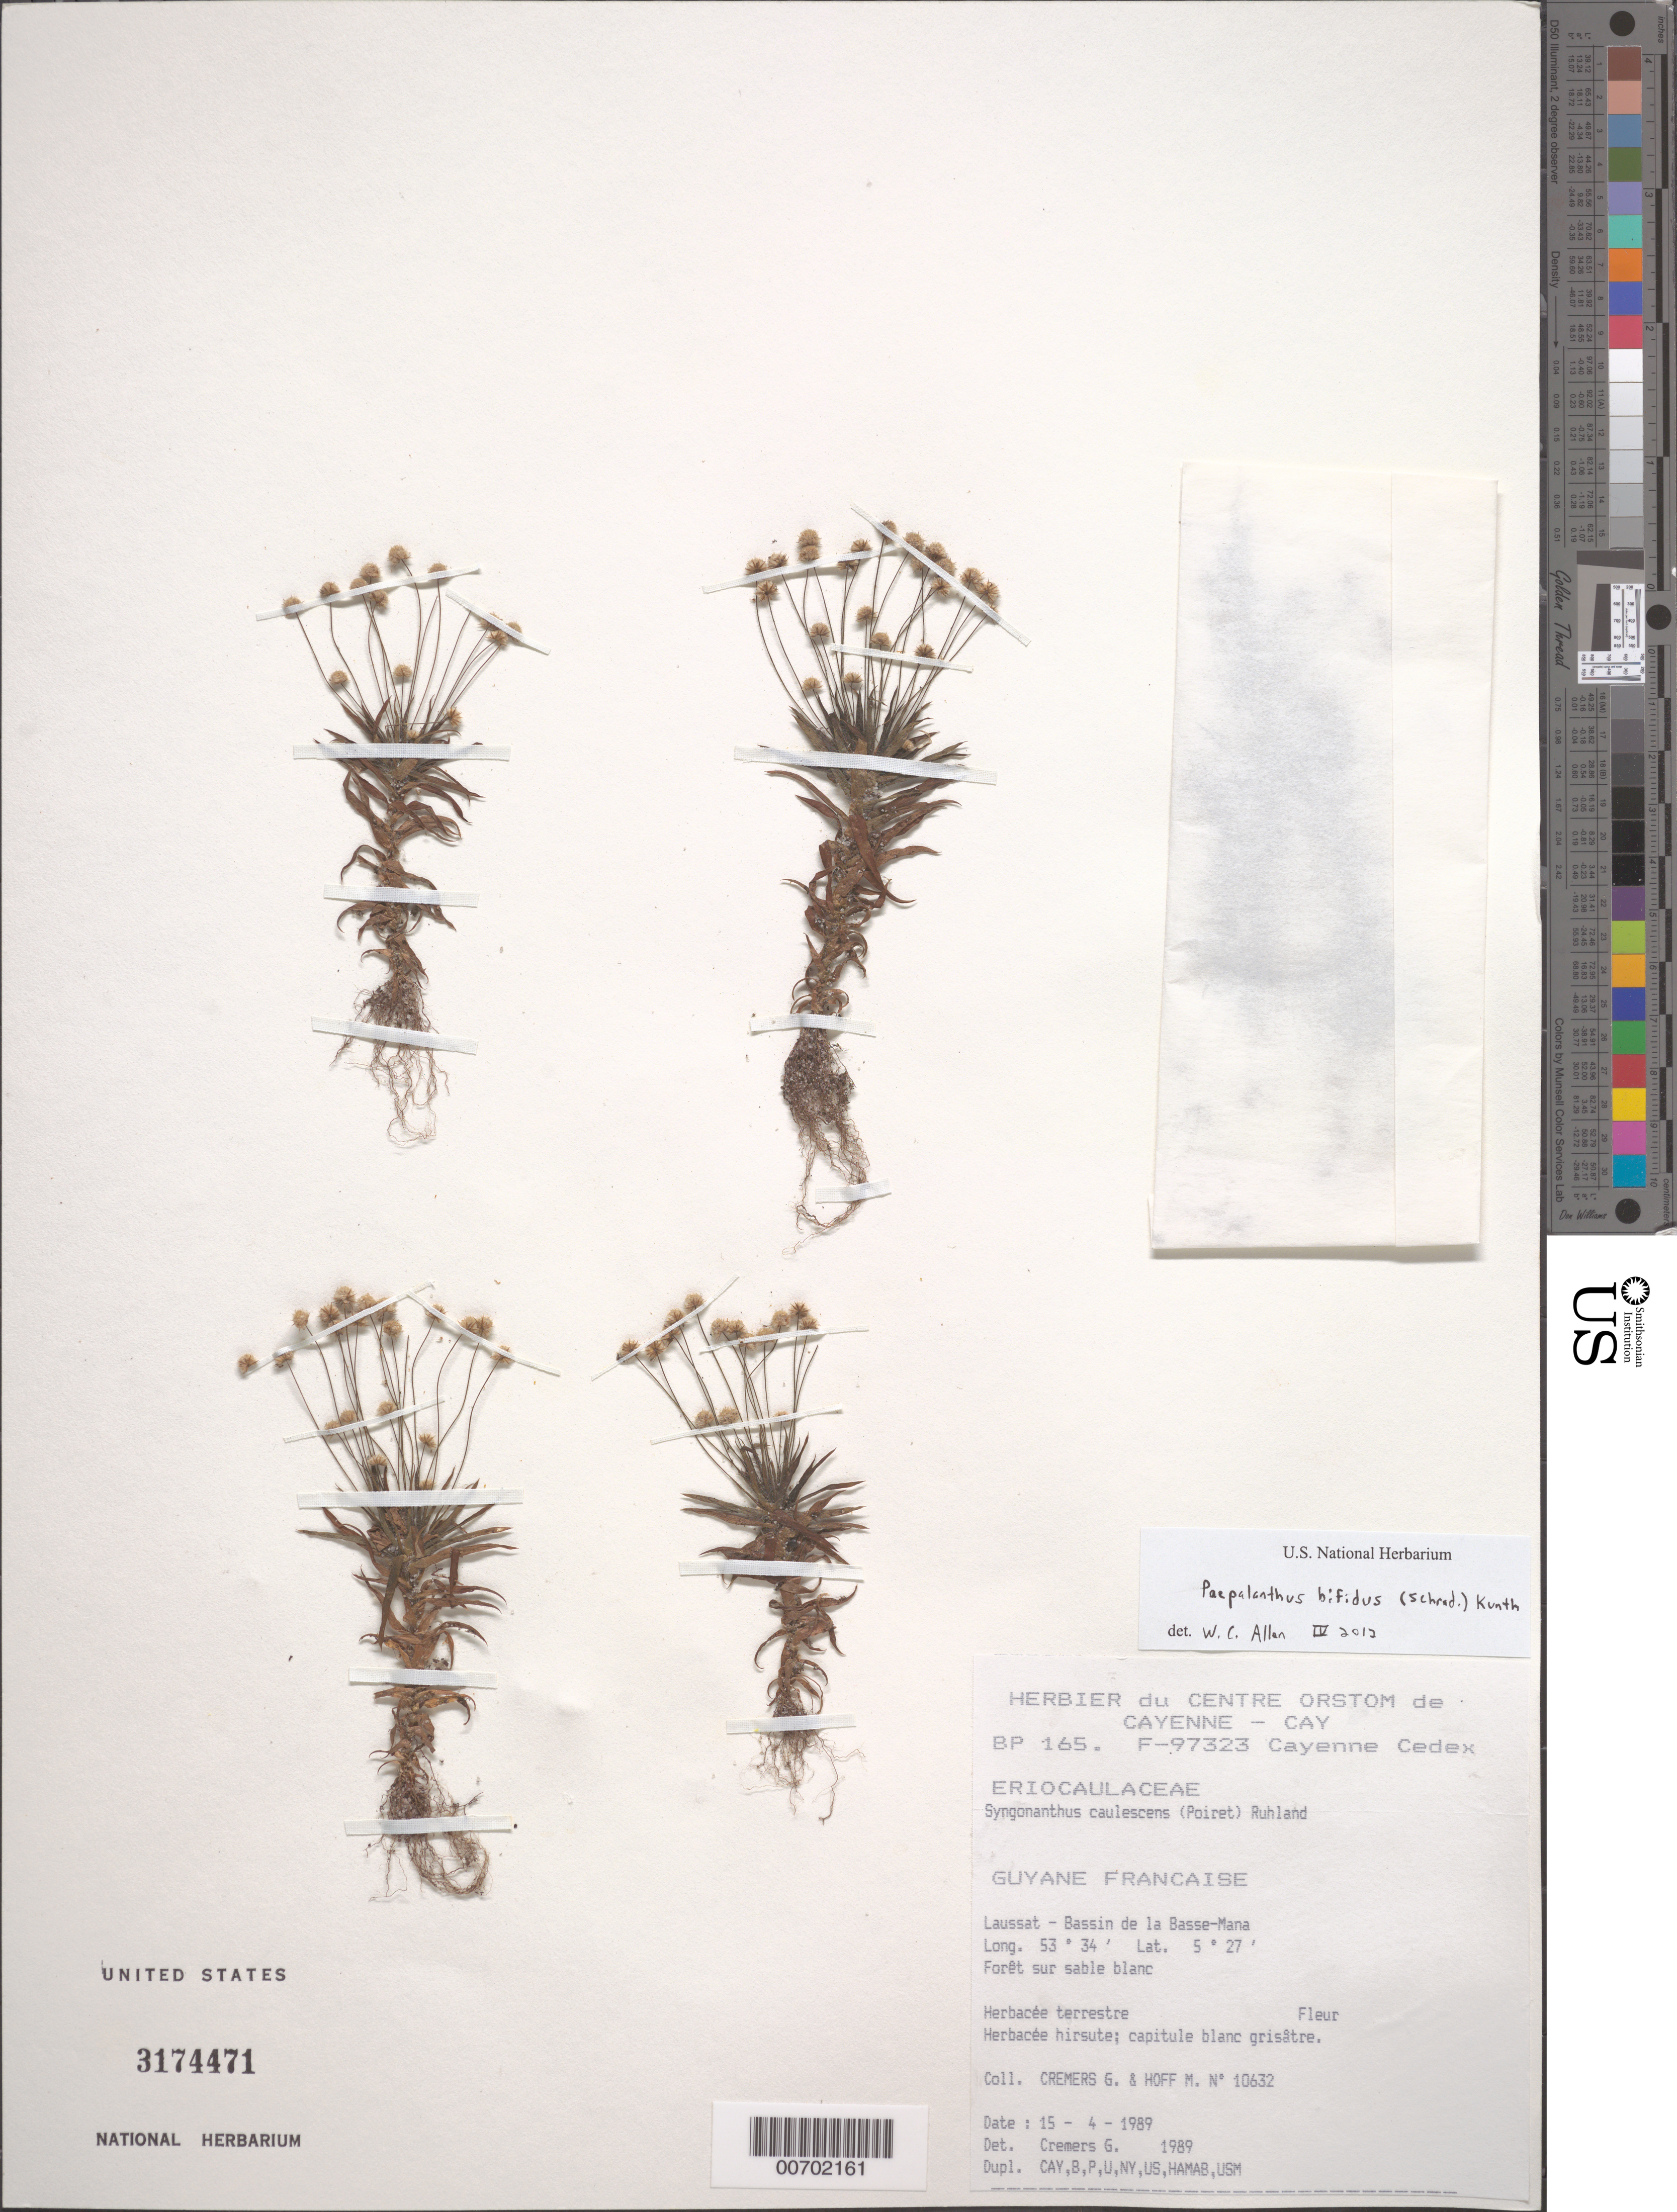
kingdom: Plantae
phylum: Tracheophyta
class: Liliopsida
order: Poales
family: Eriocaulaceae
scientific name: Giuliettia bifida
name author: (Schrad.) Andrino & Sano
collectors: G. Cremers & M. Hoff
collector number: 10632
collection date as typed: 15-Apr-89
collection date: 1989-04-15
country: French Guiana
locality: Laussat, Bassin de la Basse-Mana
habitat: Forest on white sand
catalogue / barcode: US 3174471